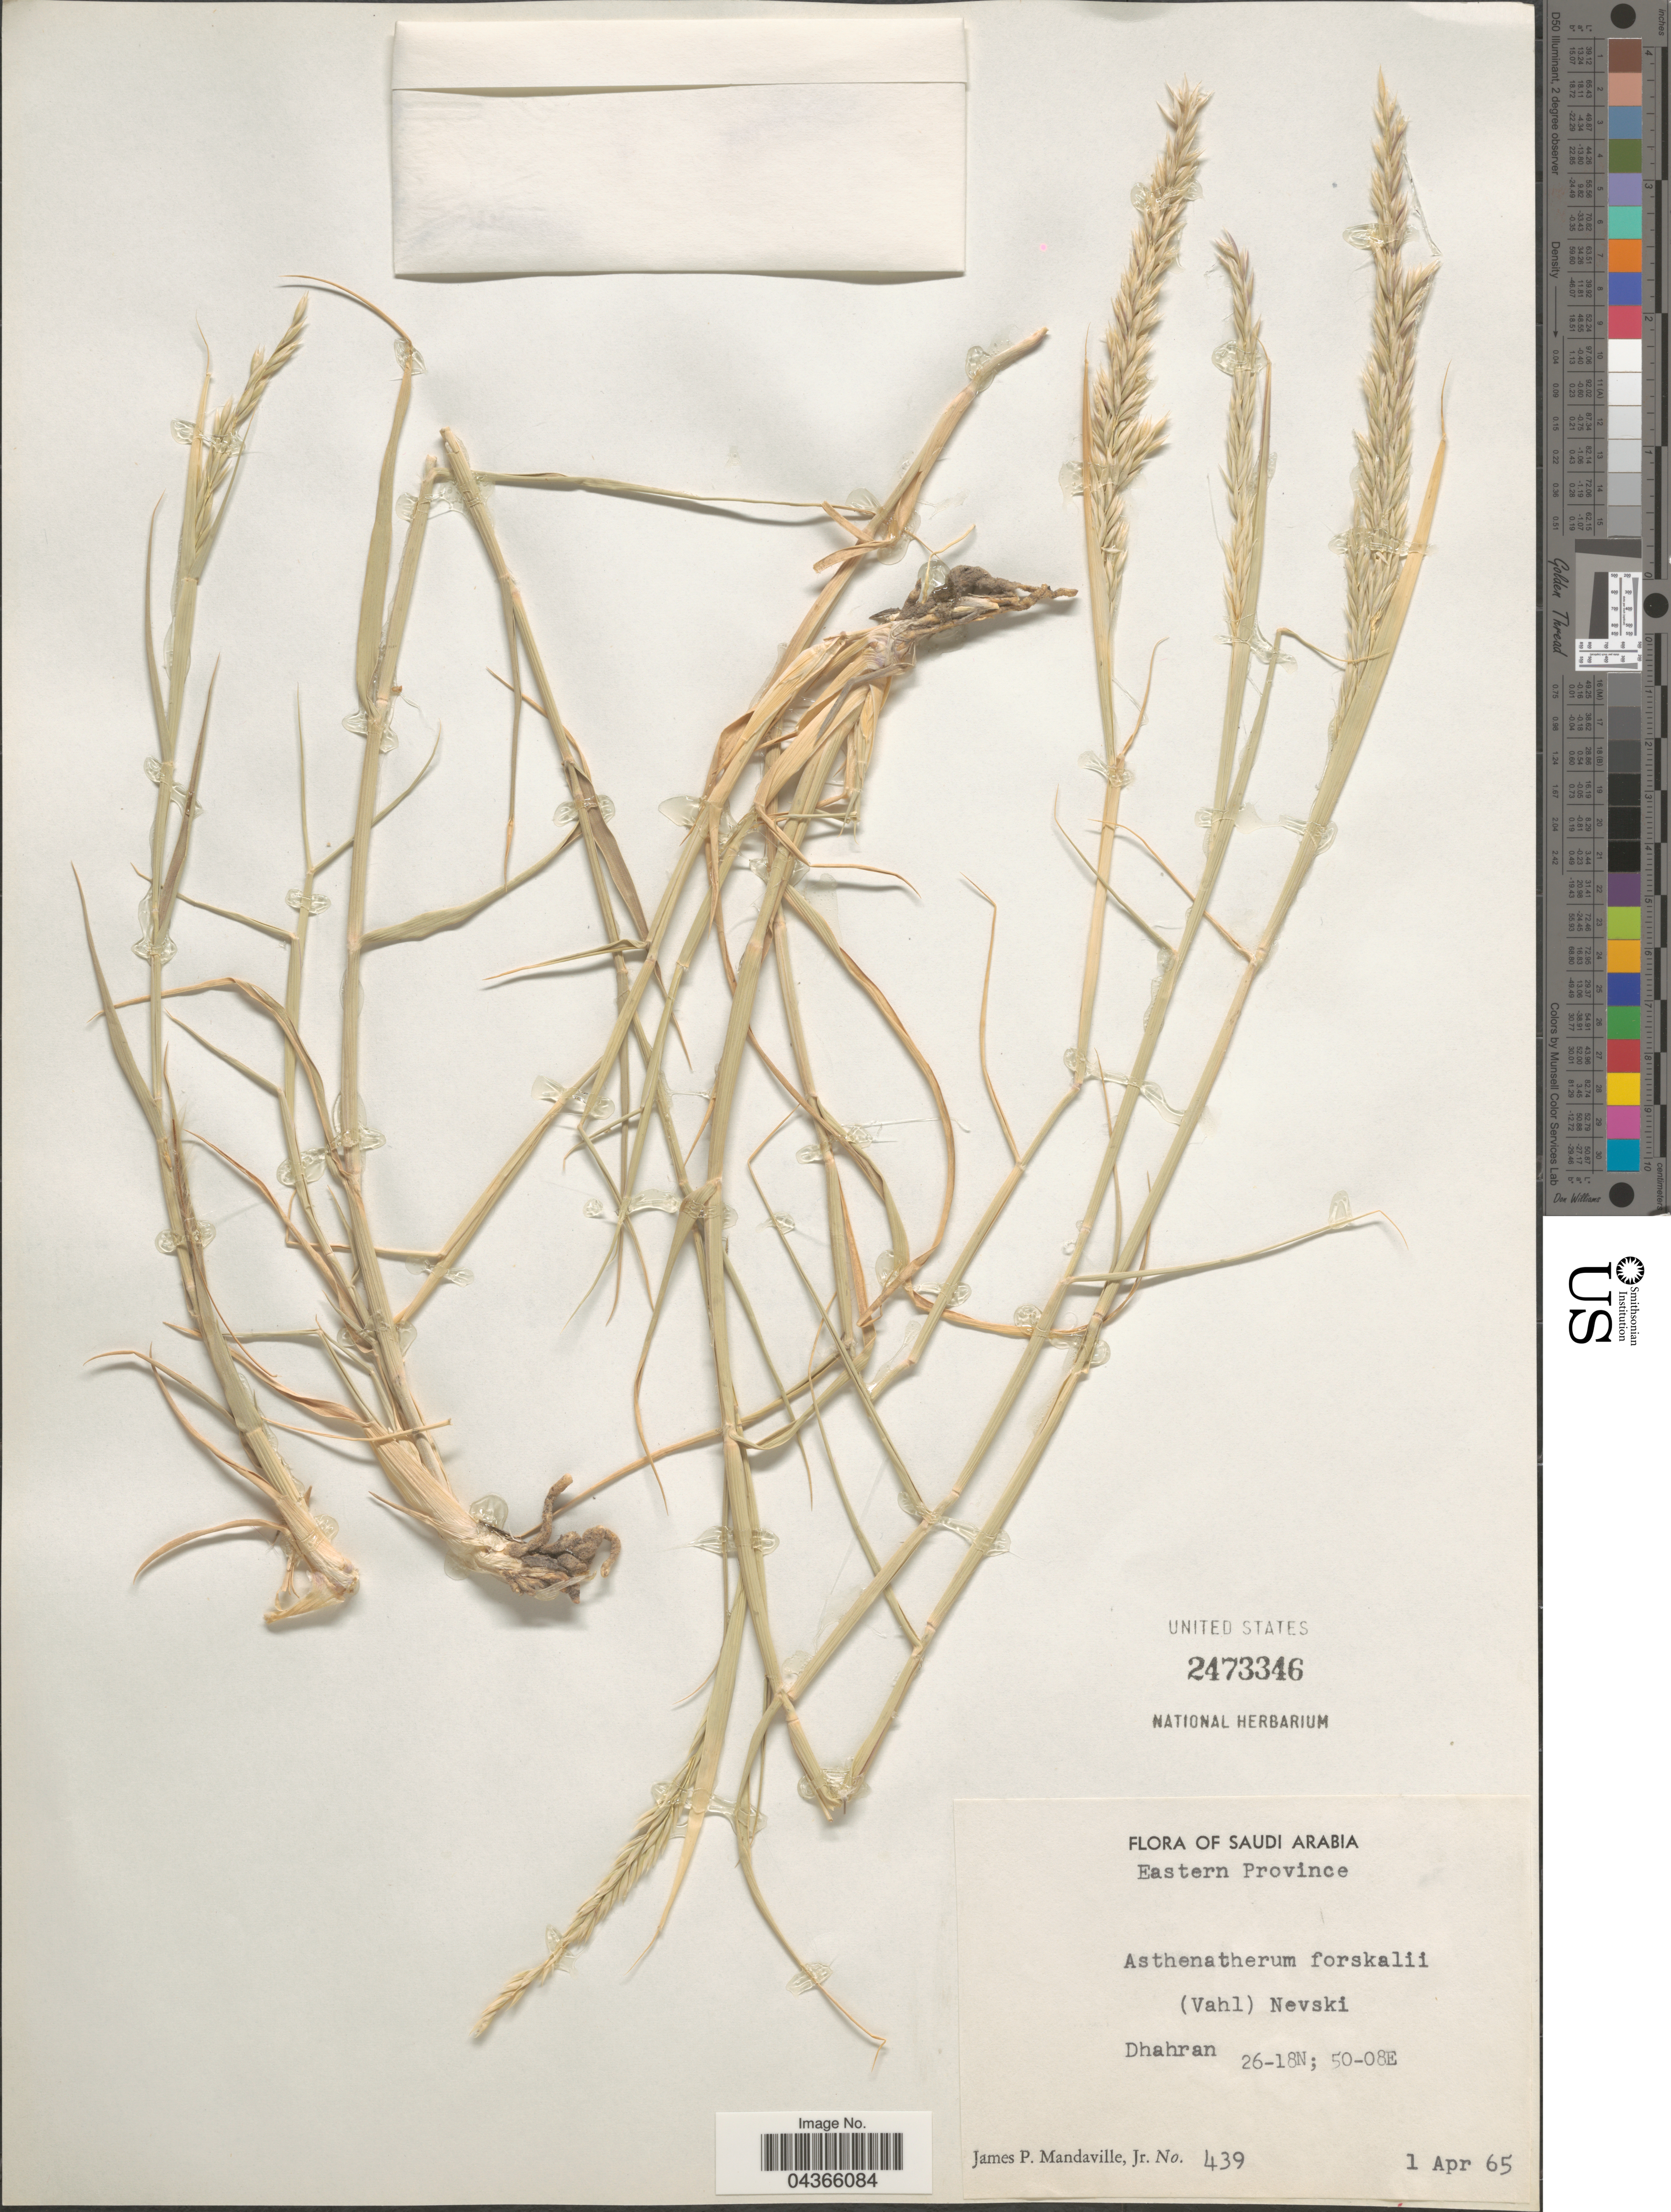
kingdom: Plantae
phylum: Tracheophyta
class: Liliopsida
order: Poales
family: Poaceae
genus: Centropodia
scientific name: Centropodia forsskalii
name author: (Vahl) Cope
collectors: J. Mandaville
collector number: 439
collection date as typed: Transcribed d/m/y: 1/4/65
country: Saudi Arabia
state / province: Ash Sharqiyah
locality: Eastern Province. Dhahran.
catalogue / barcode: US 2473346